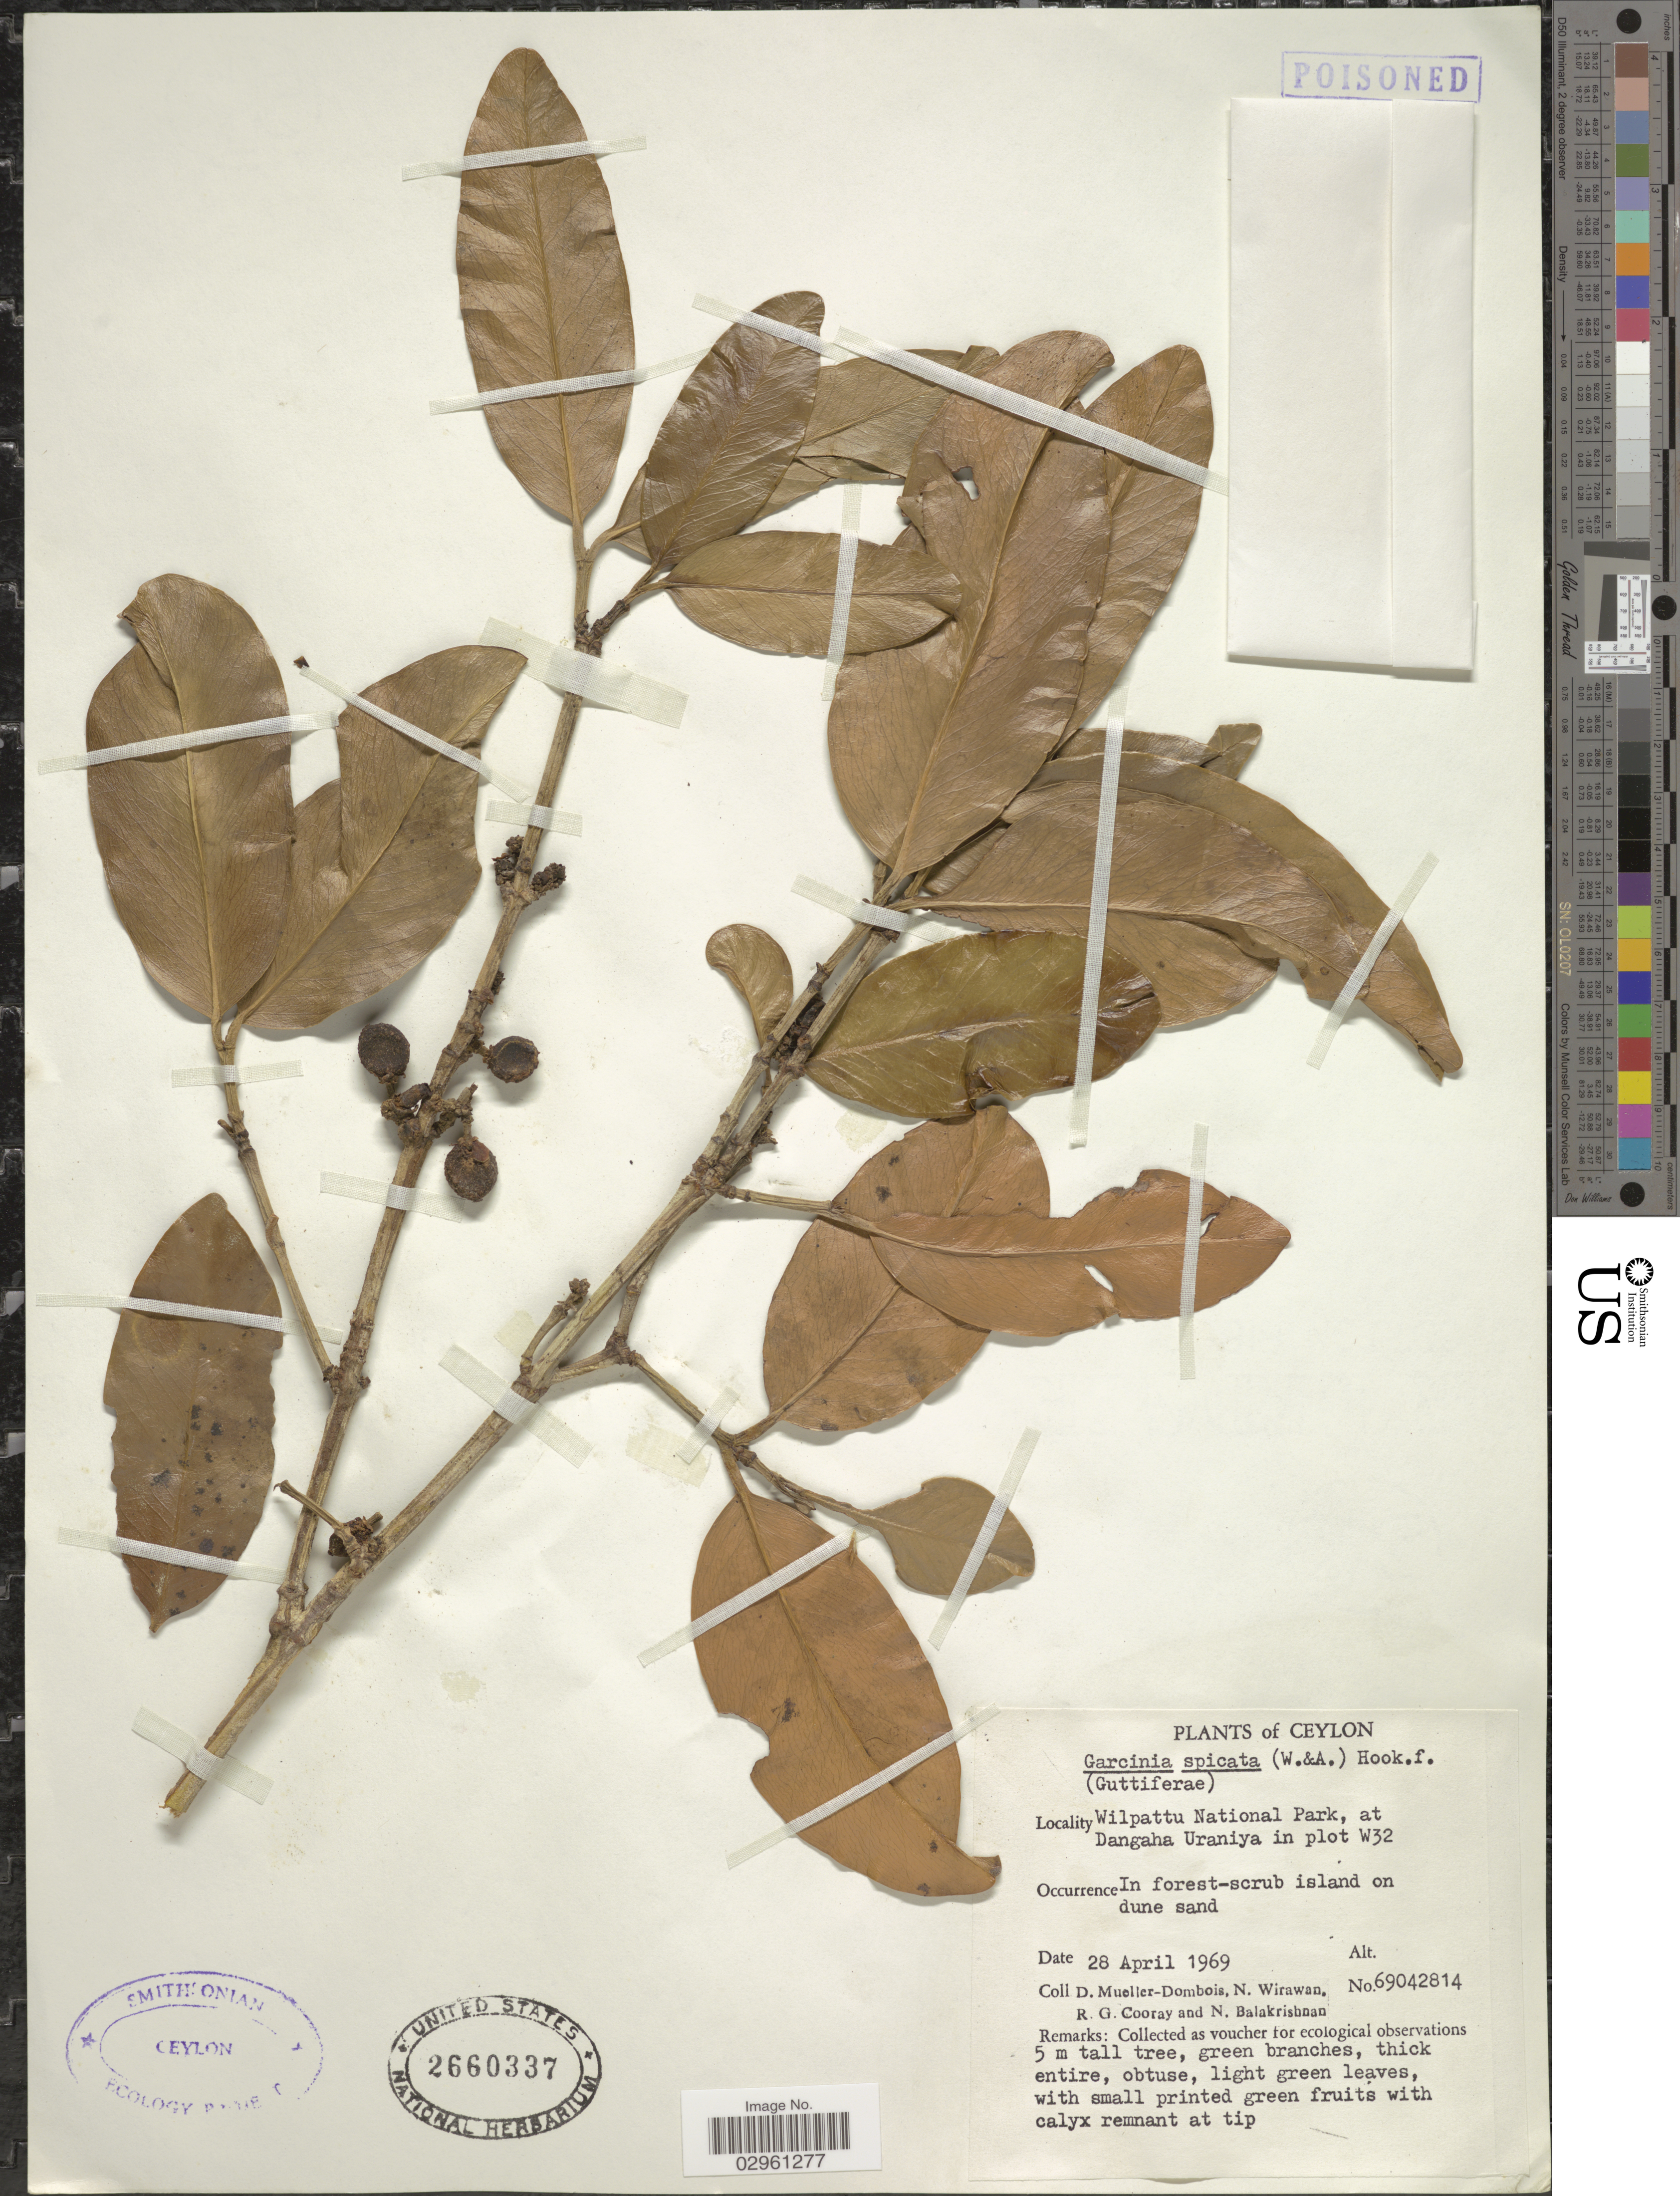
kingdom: Plantae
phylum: Tracheophyta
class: Magnoliopsida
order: Malpighiales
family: Clusiaceae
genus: Garcinia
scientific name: Garcinia spicata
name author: Hook. f.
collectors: D. Mueller-Dombois, N. Wirawan, R. Cooray & N. Balakrishnan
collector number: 69042814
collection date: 1969-04-28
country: Sri Lanka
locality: Ceylon. Wilpattu Nationak Park, at Dangaha Uraniya in plot W32.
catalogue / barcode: US 2660337